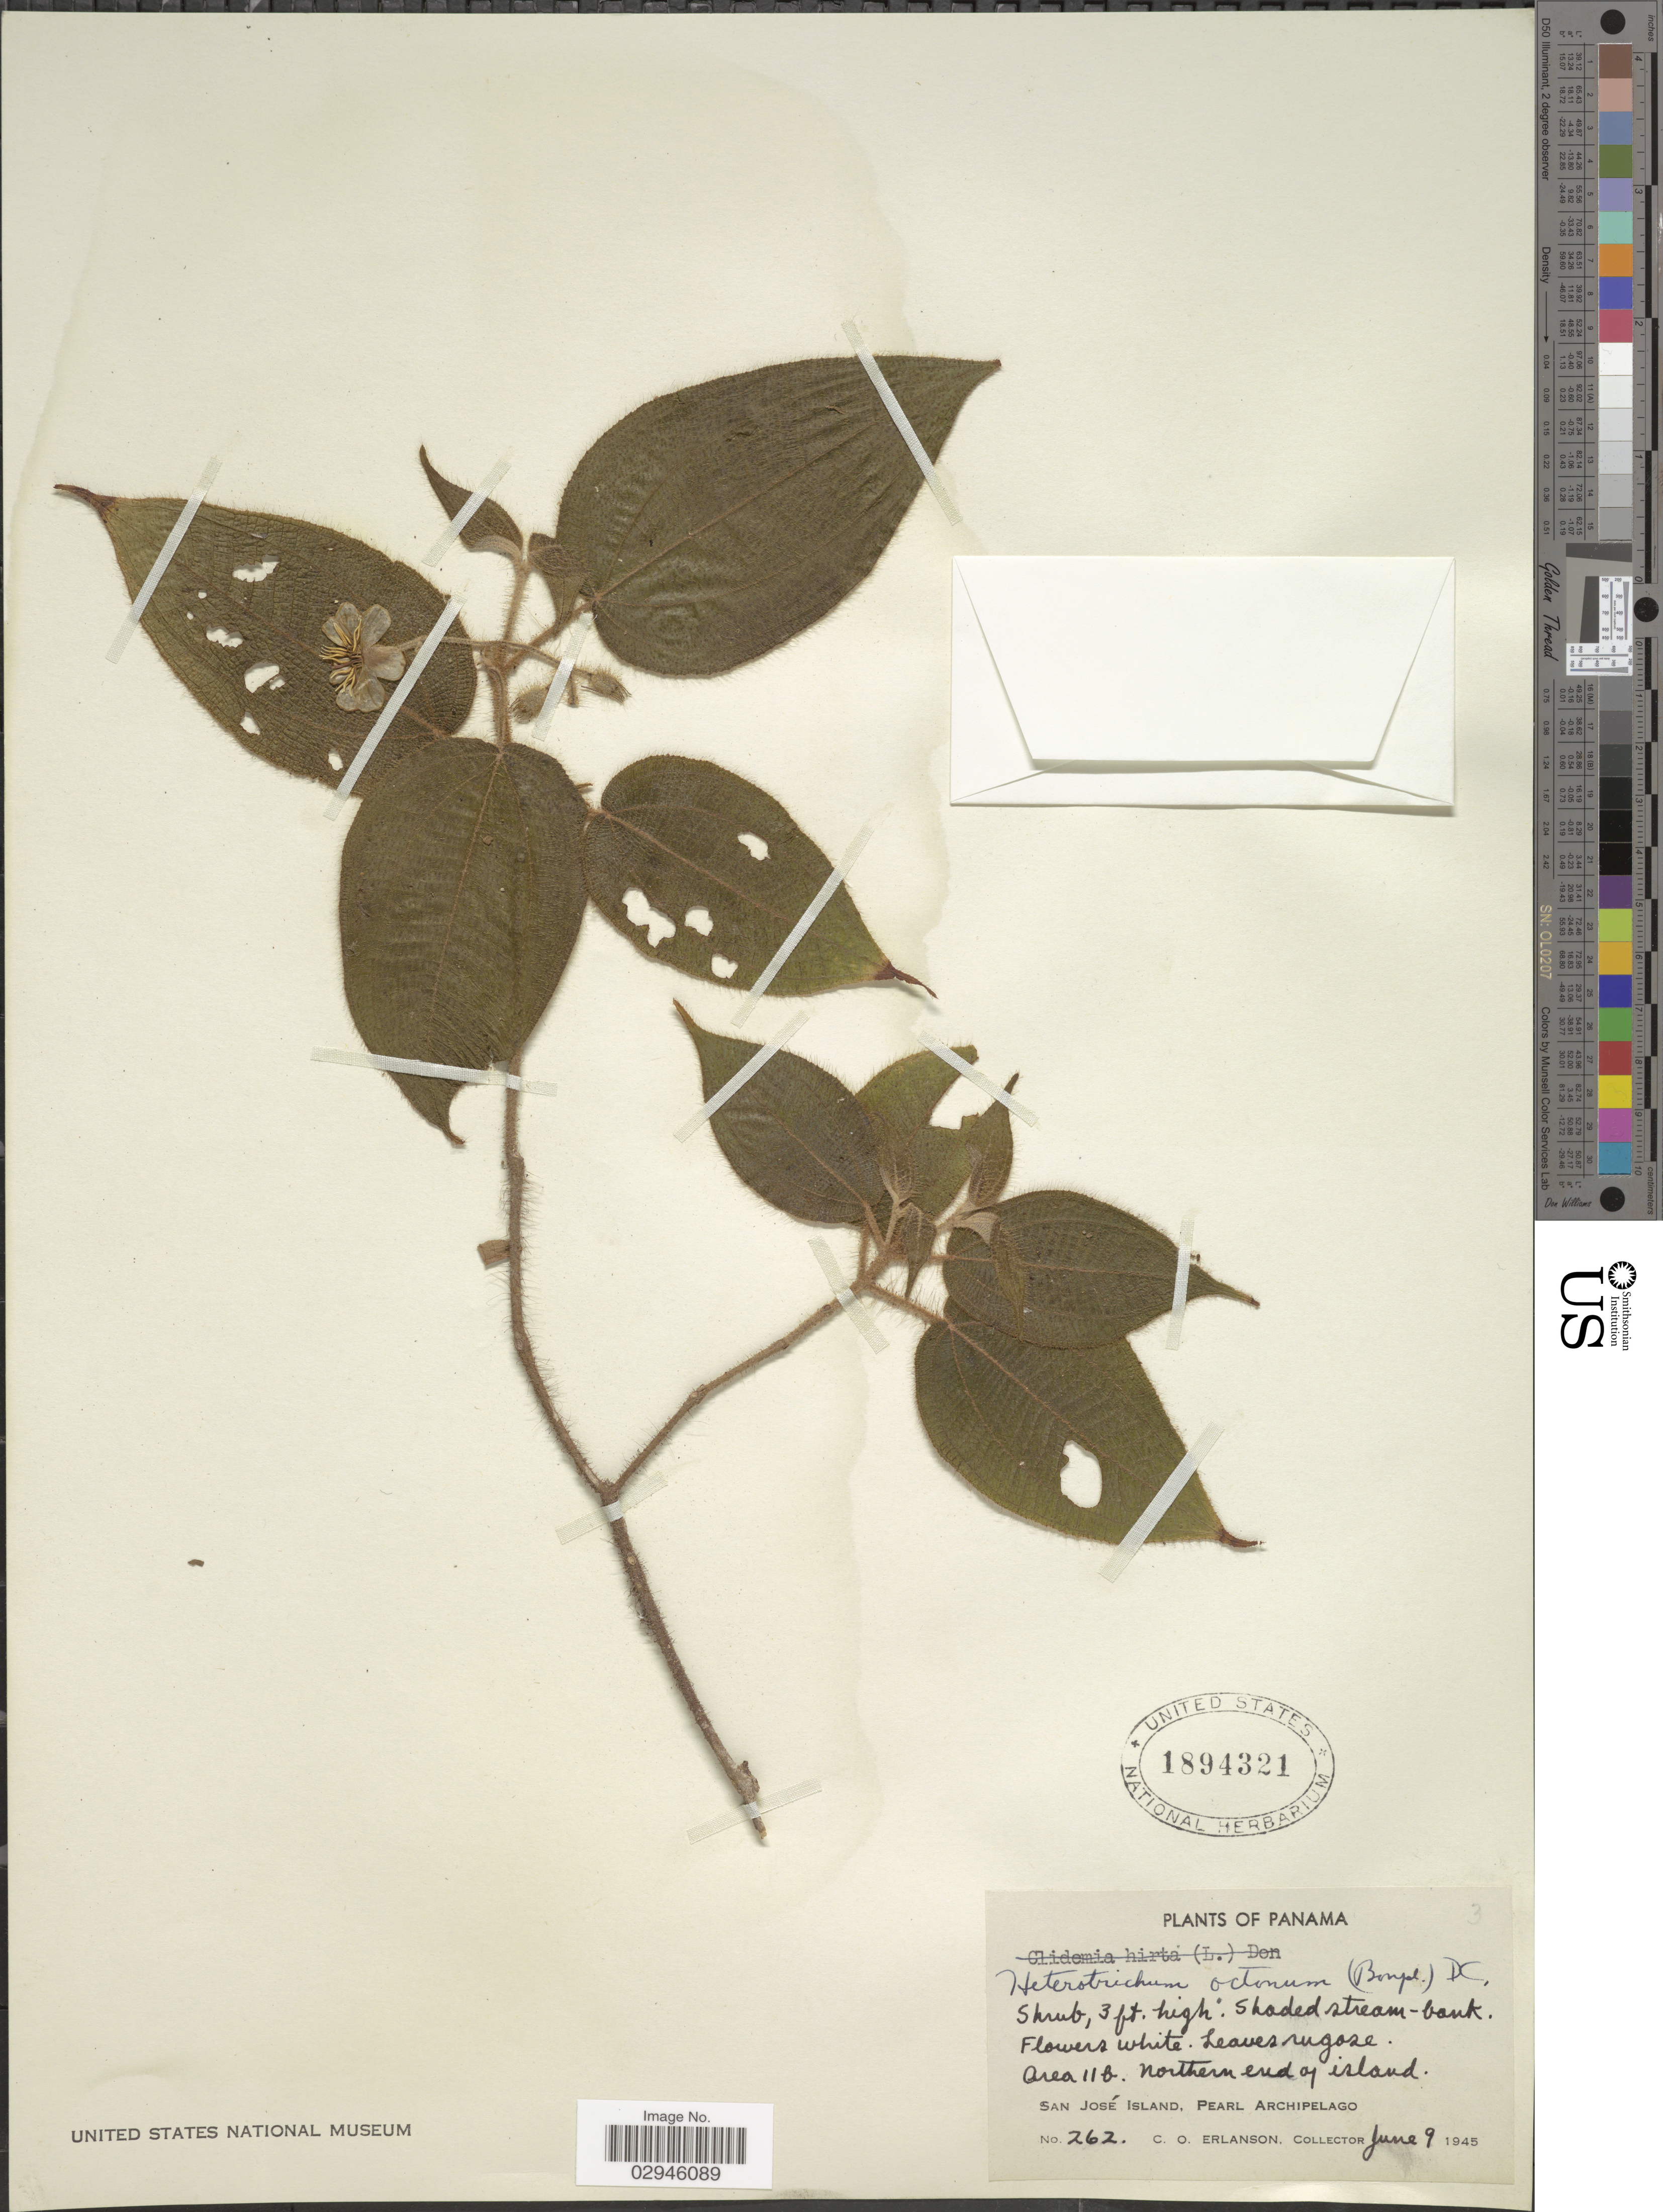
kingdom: Plantae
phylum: Tracheophyta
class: Magnoliopsida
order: Myrtales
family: Melastomataceae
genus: Heterotrichum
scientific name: Heterotrichum octonum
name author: (Bonpl.) DC.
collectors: C. O. Erlanson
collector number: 262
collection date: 1945-06-09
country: Panama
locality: Area 11b. Northern end of island. San José Island, Pearl Archipelago.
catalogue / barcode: US 1894321